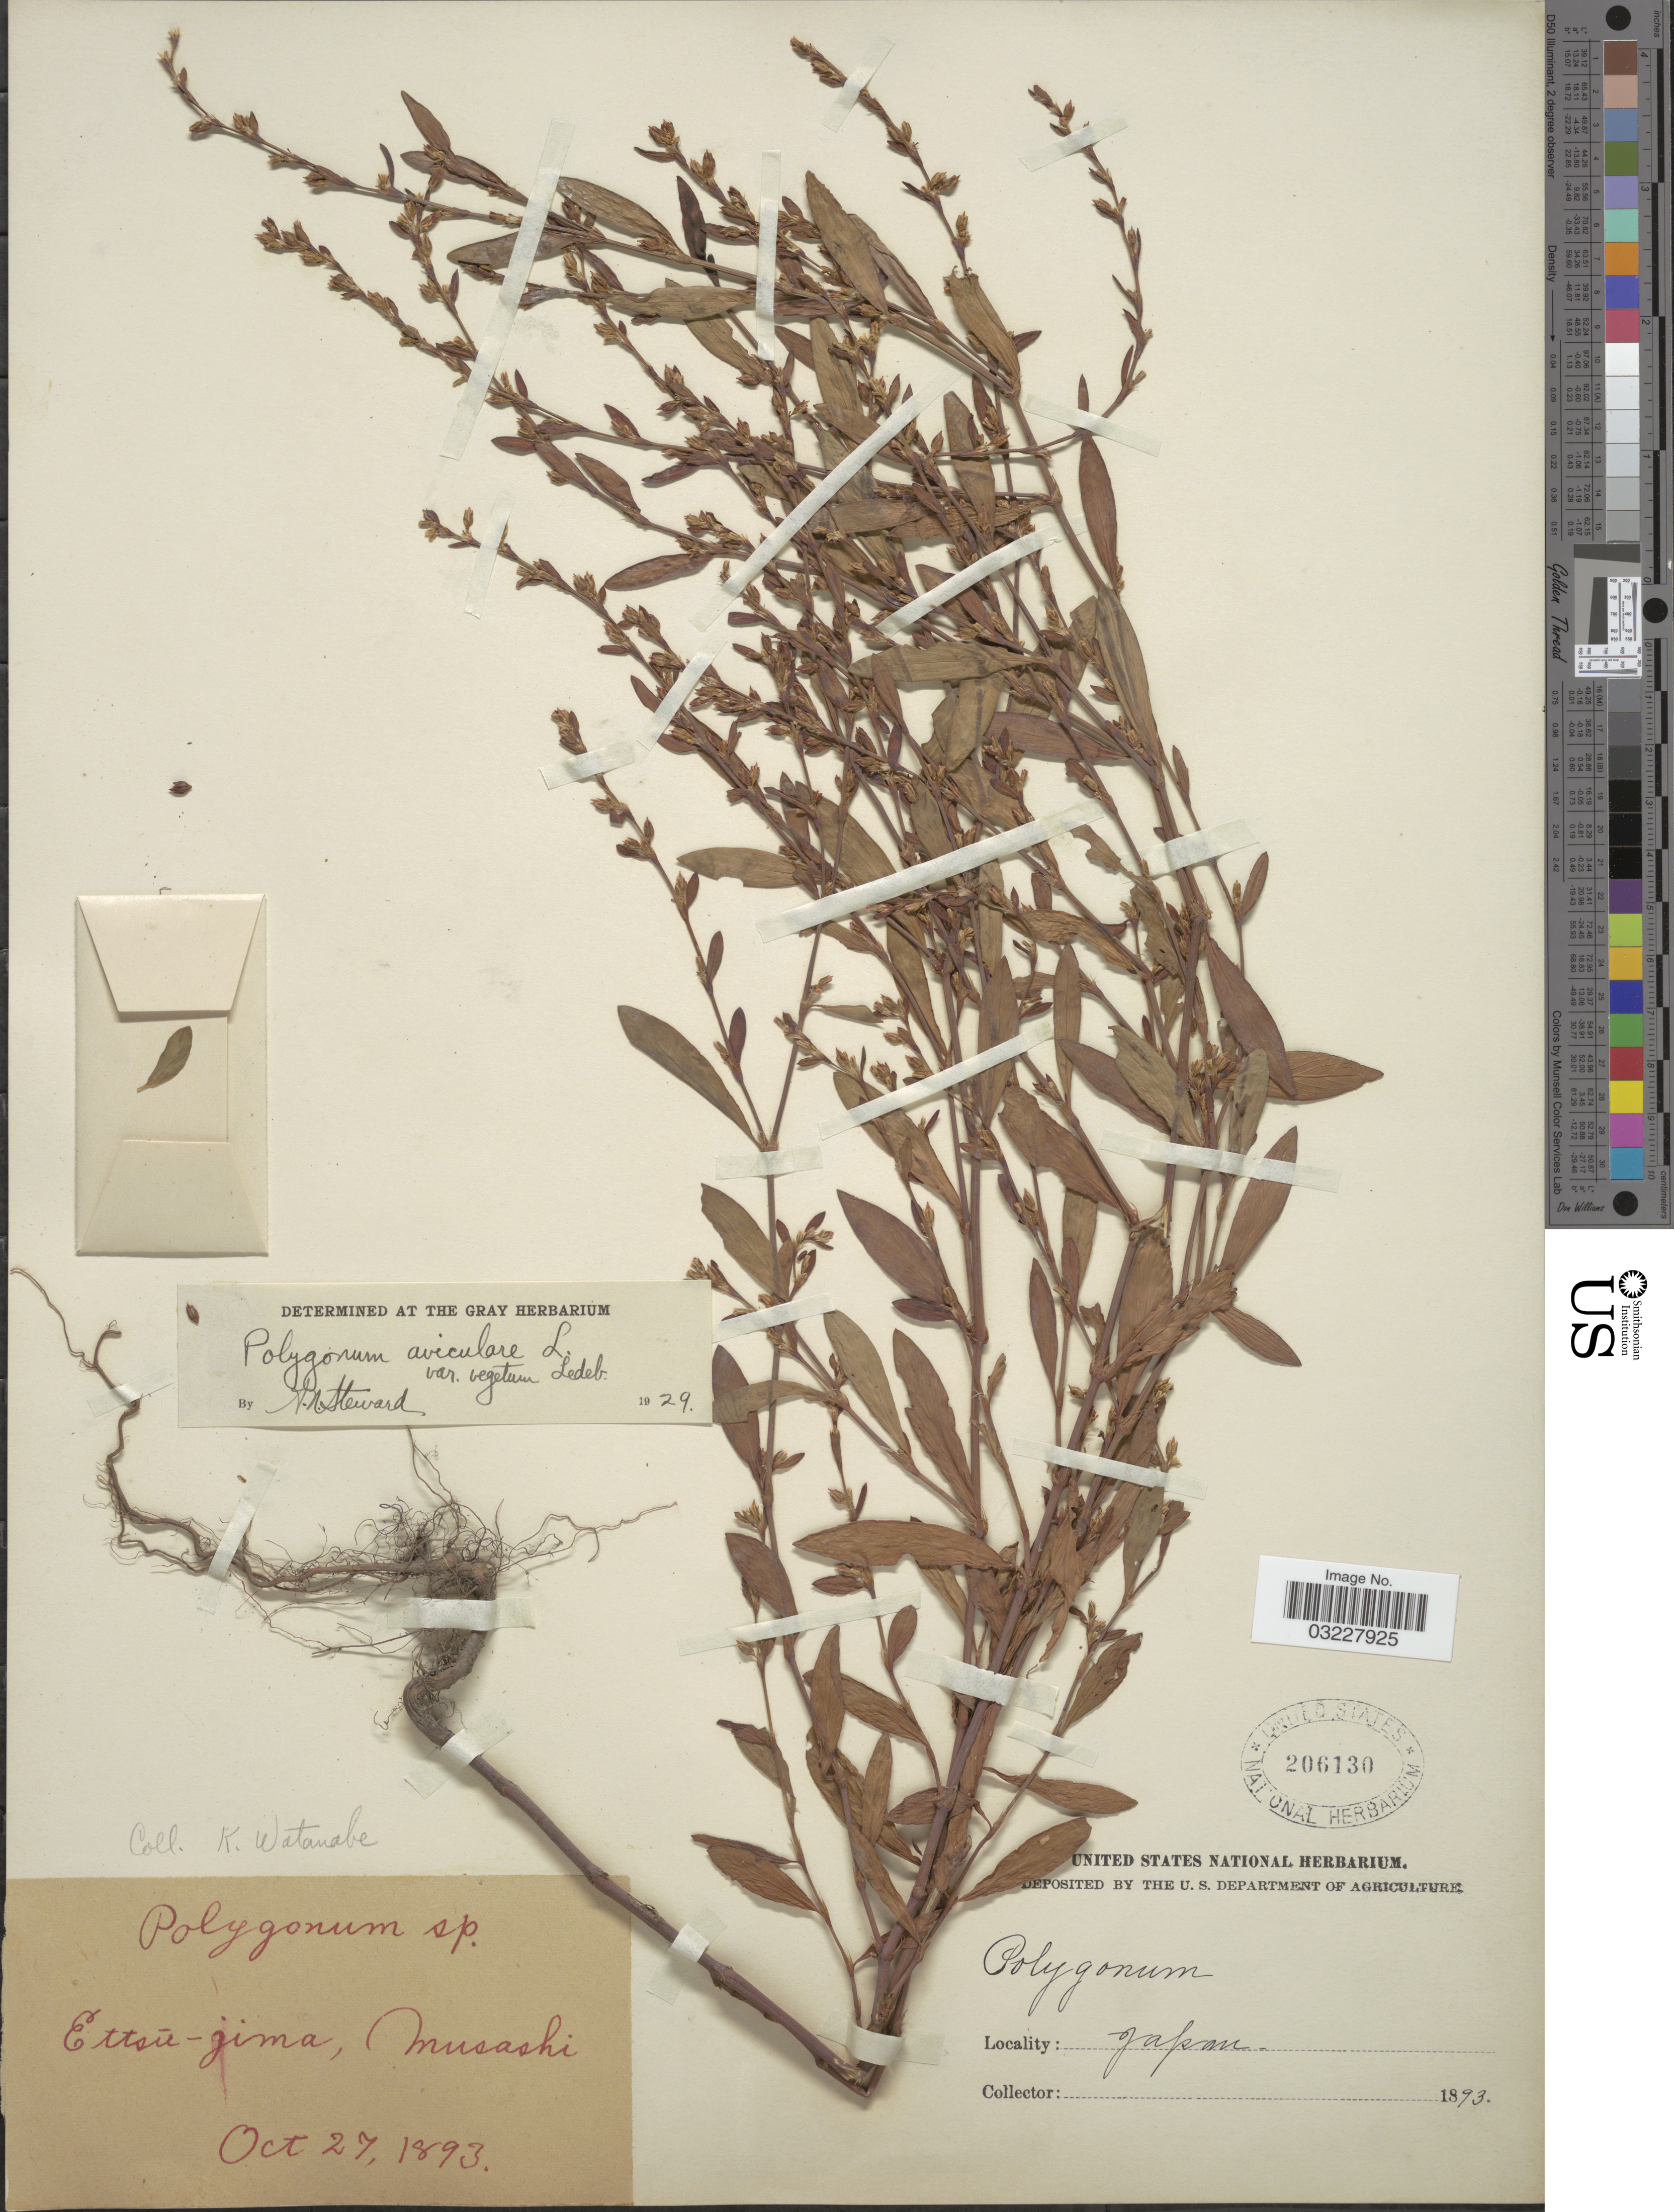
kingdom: Plantae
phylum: Tracheophyta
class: Magnoliopsida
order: Caryophyllales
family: Polygonaceae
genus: Polygonum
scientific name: Polygonum aviculare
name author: L.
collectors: K. Watanabe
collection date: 1893-10-27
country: Japan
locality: Ettsū-jima, Musashi.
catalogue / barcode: US 206130